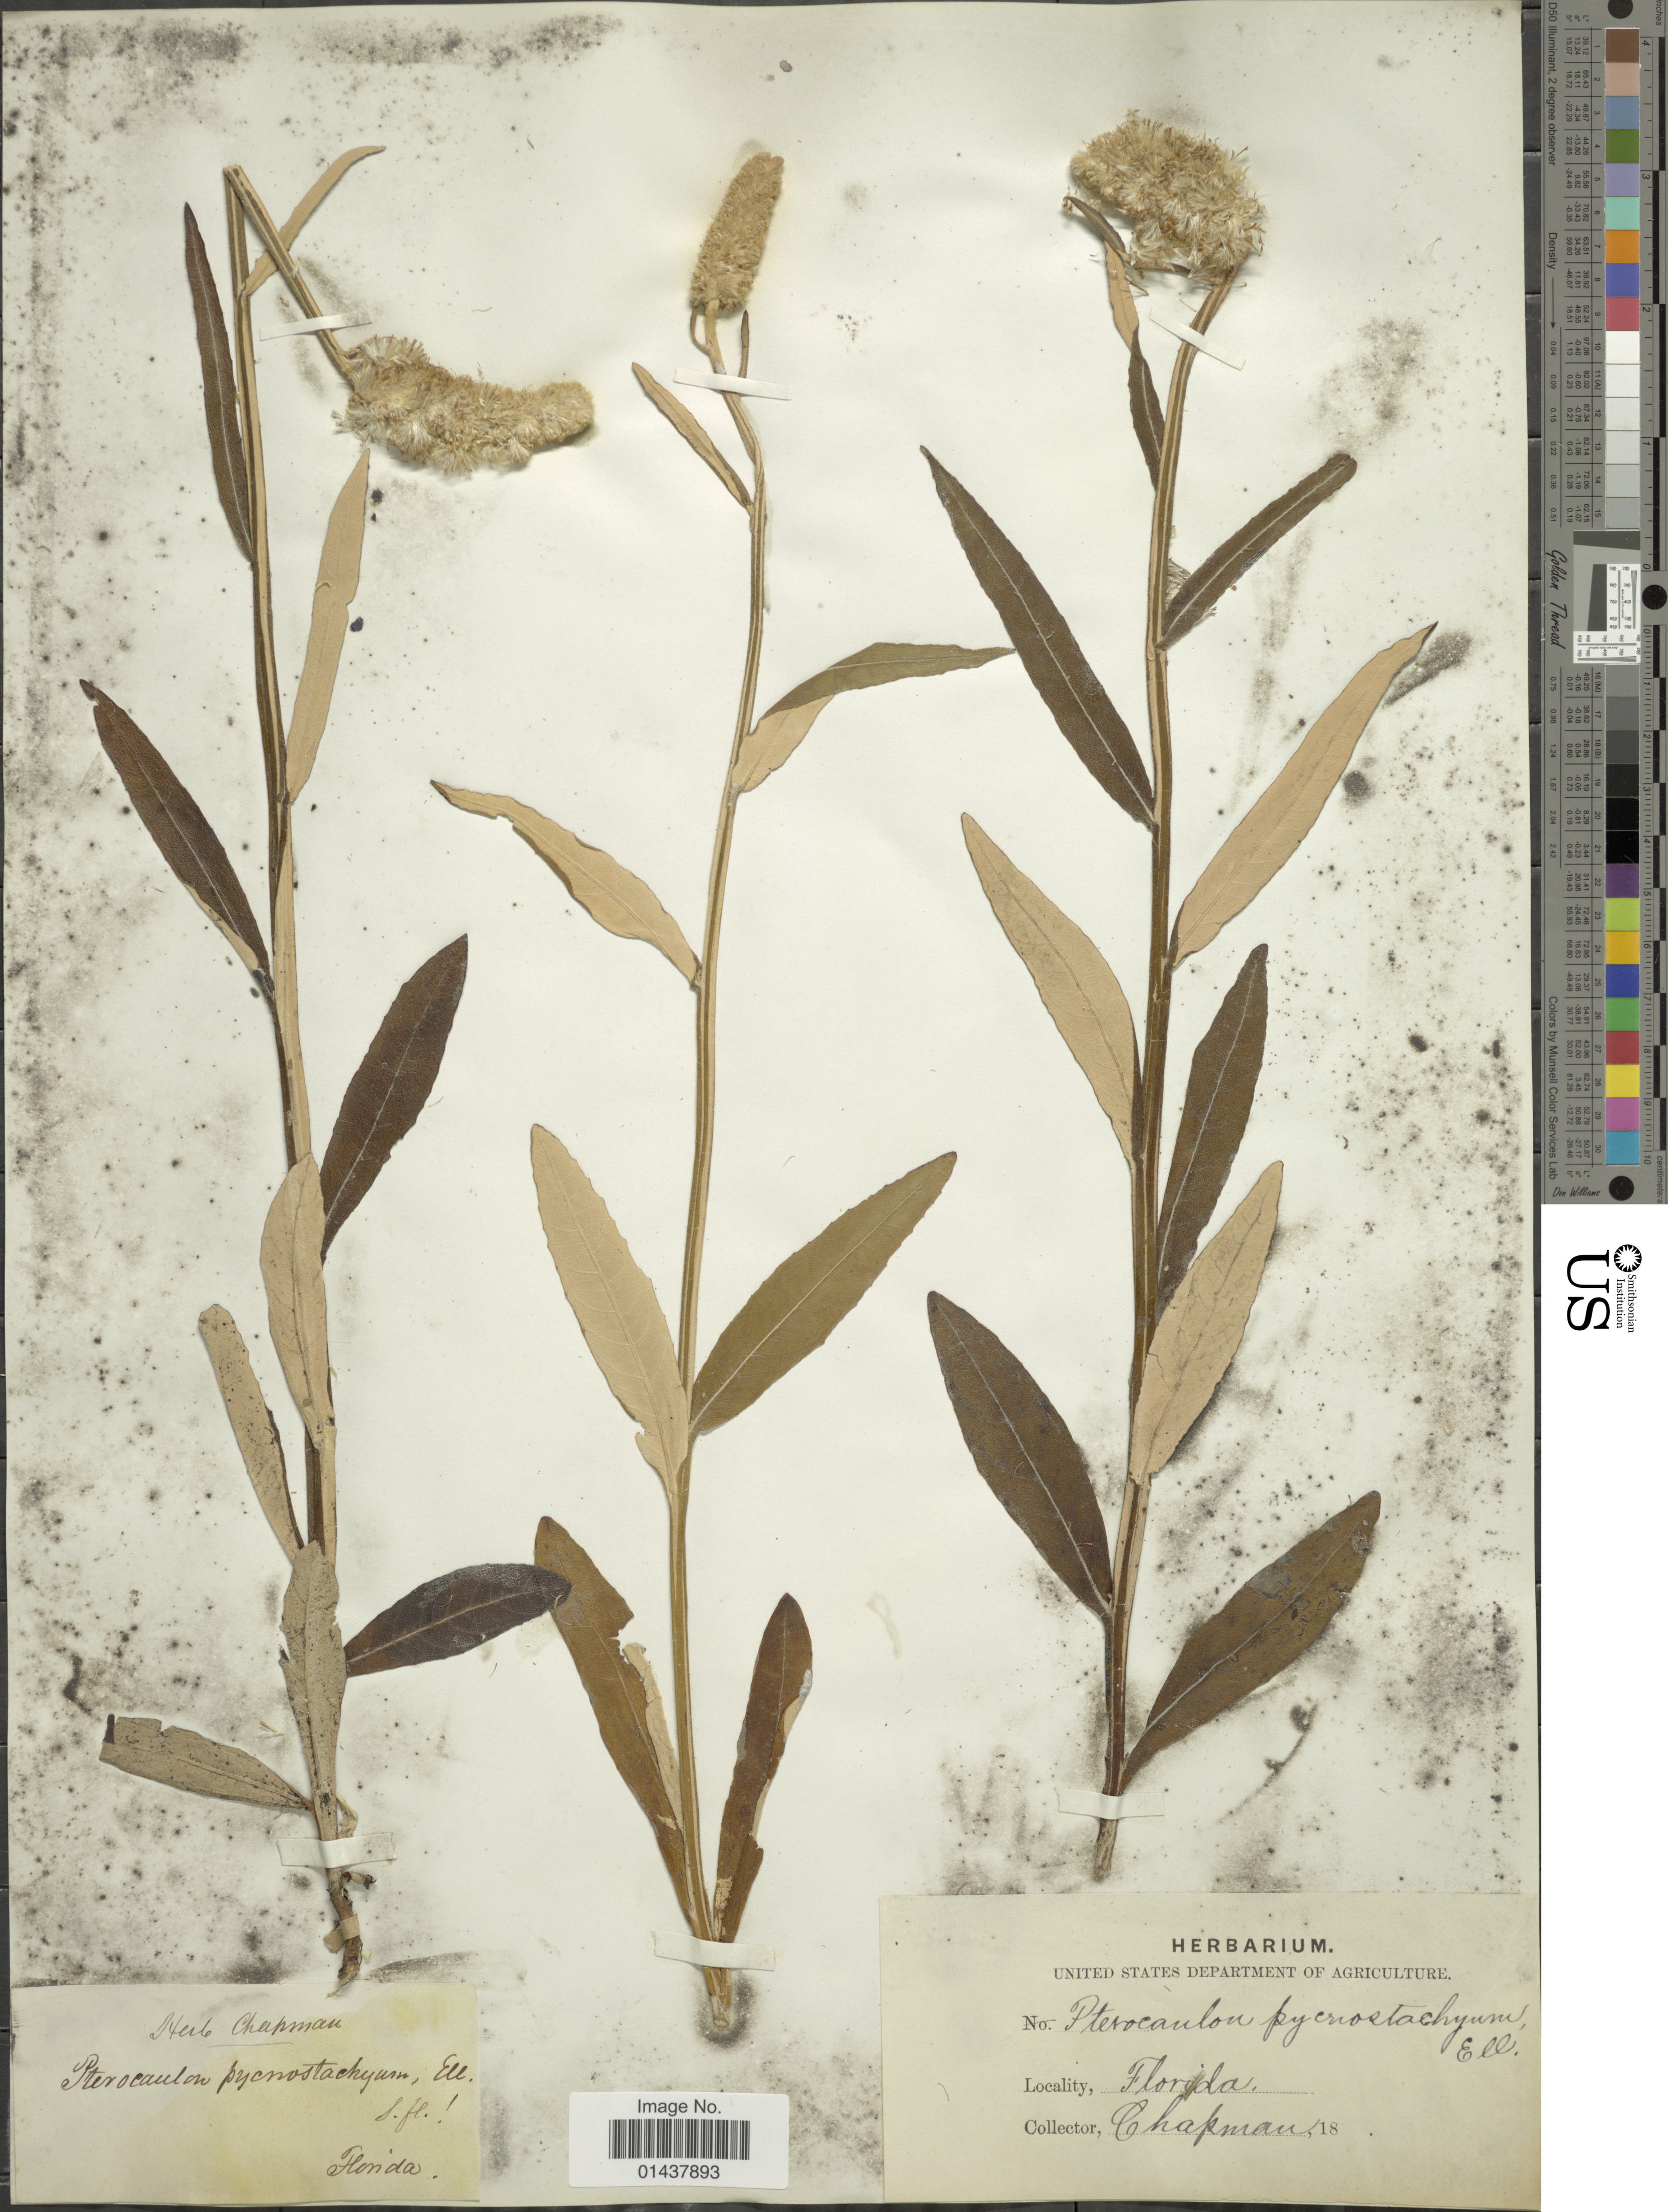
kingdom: Plantae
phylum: Tracheophyta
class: Magnoliopsida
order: Asterales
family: Asteraceae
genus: Pterocaulon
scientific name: Pterocaulon undulatum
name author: C. Mohr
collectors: A. Chapman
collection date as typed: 18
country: United States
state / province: Florida